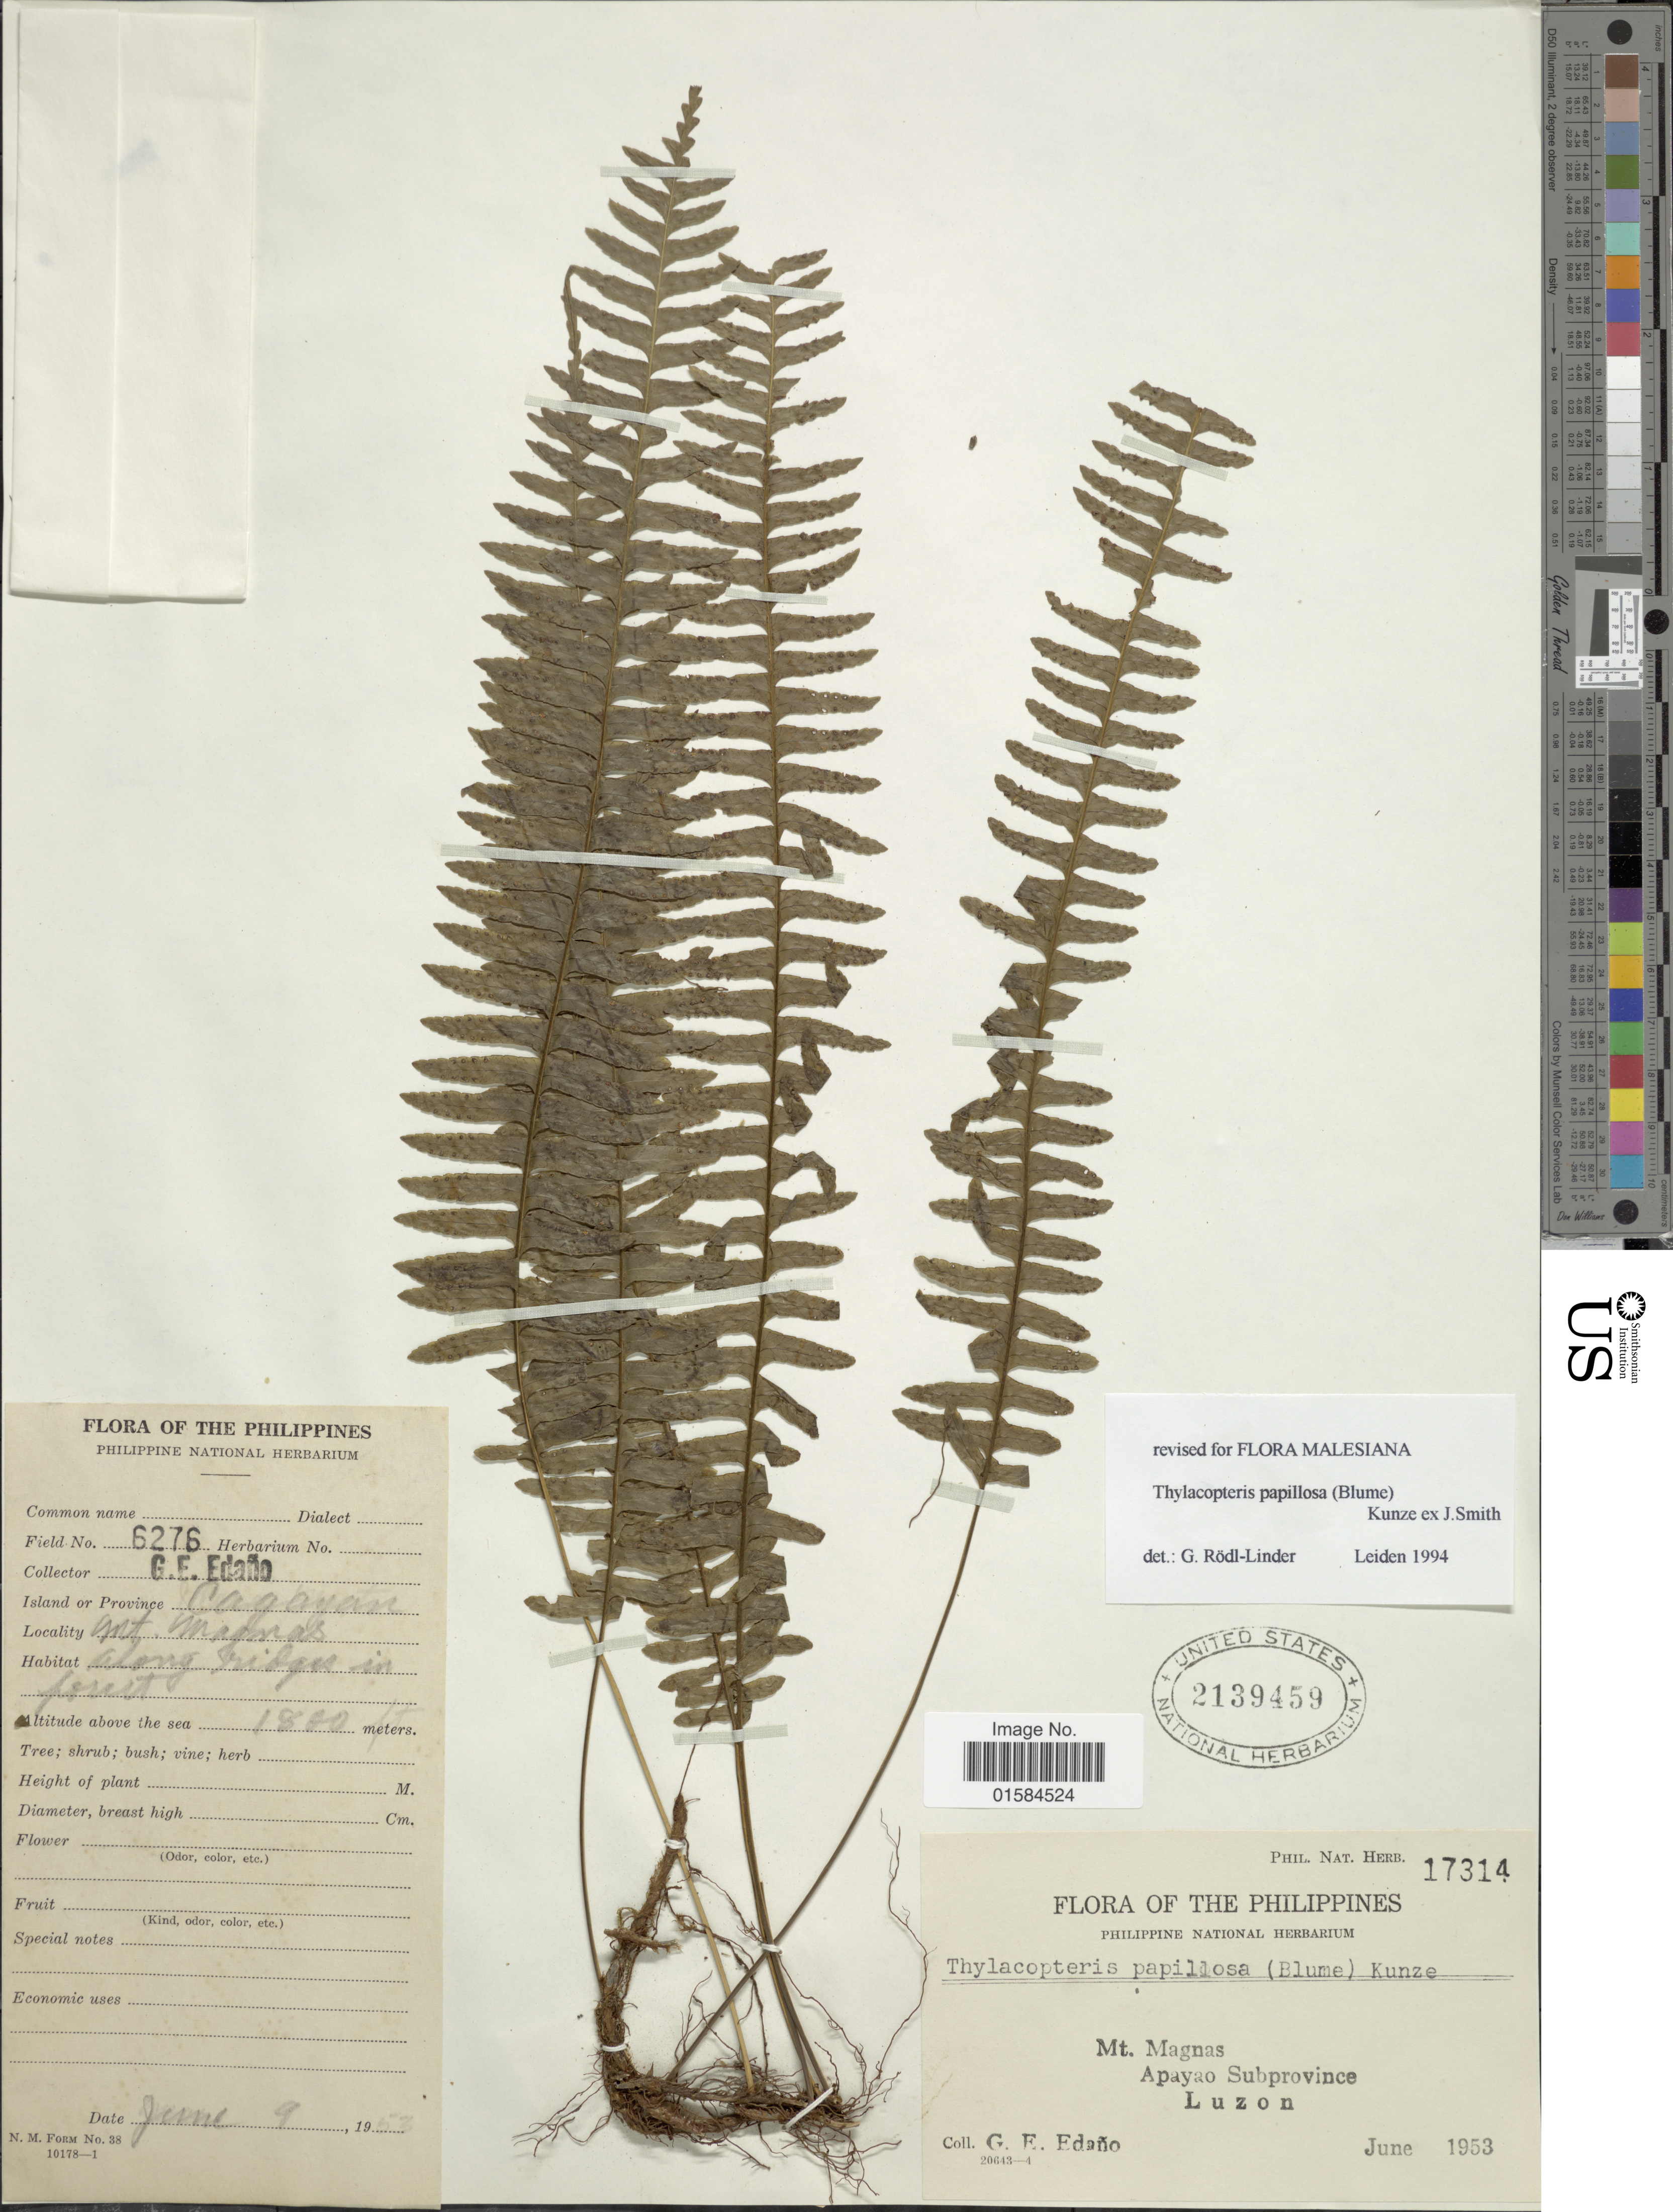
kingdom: Plantae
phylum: Tracheophyta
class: Polypodiopsida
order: Polypodiales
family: Polypodiaceae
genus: Thylacopteris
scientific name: Thylacopteris papillosa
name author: (Blume) Kunze ex J. Sm.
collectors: G. E. Edaño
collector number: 17314/6276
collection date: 1953-06-09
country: Philippines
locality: Mt. Magnas, Apayao Subprovince, Luzon, Cagayan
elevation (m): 549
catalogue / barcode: US 2139459